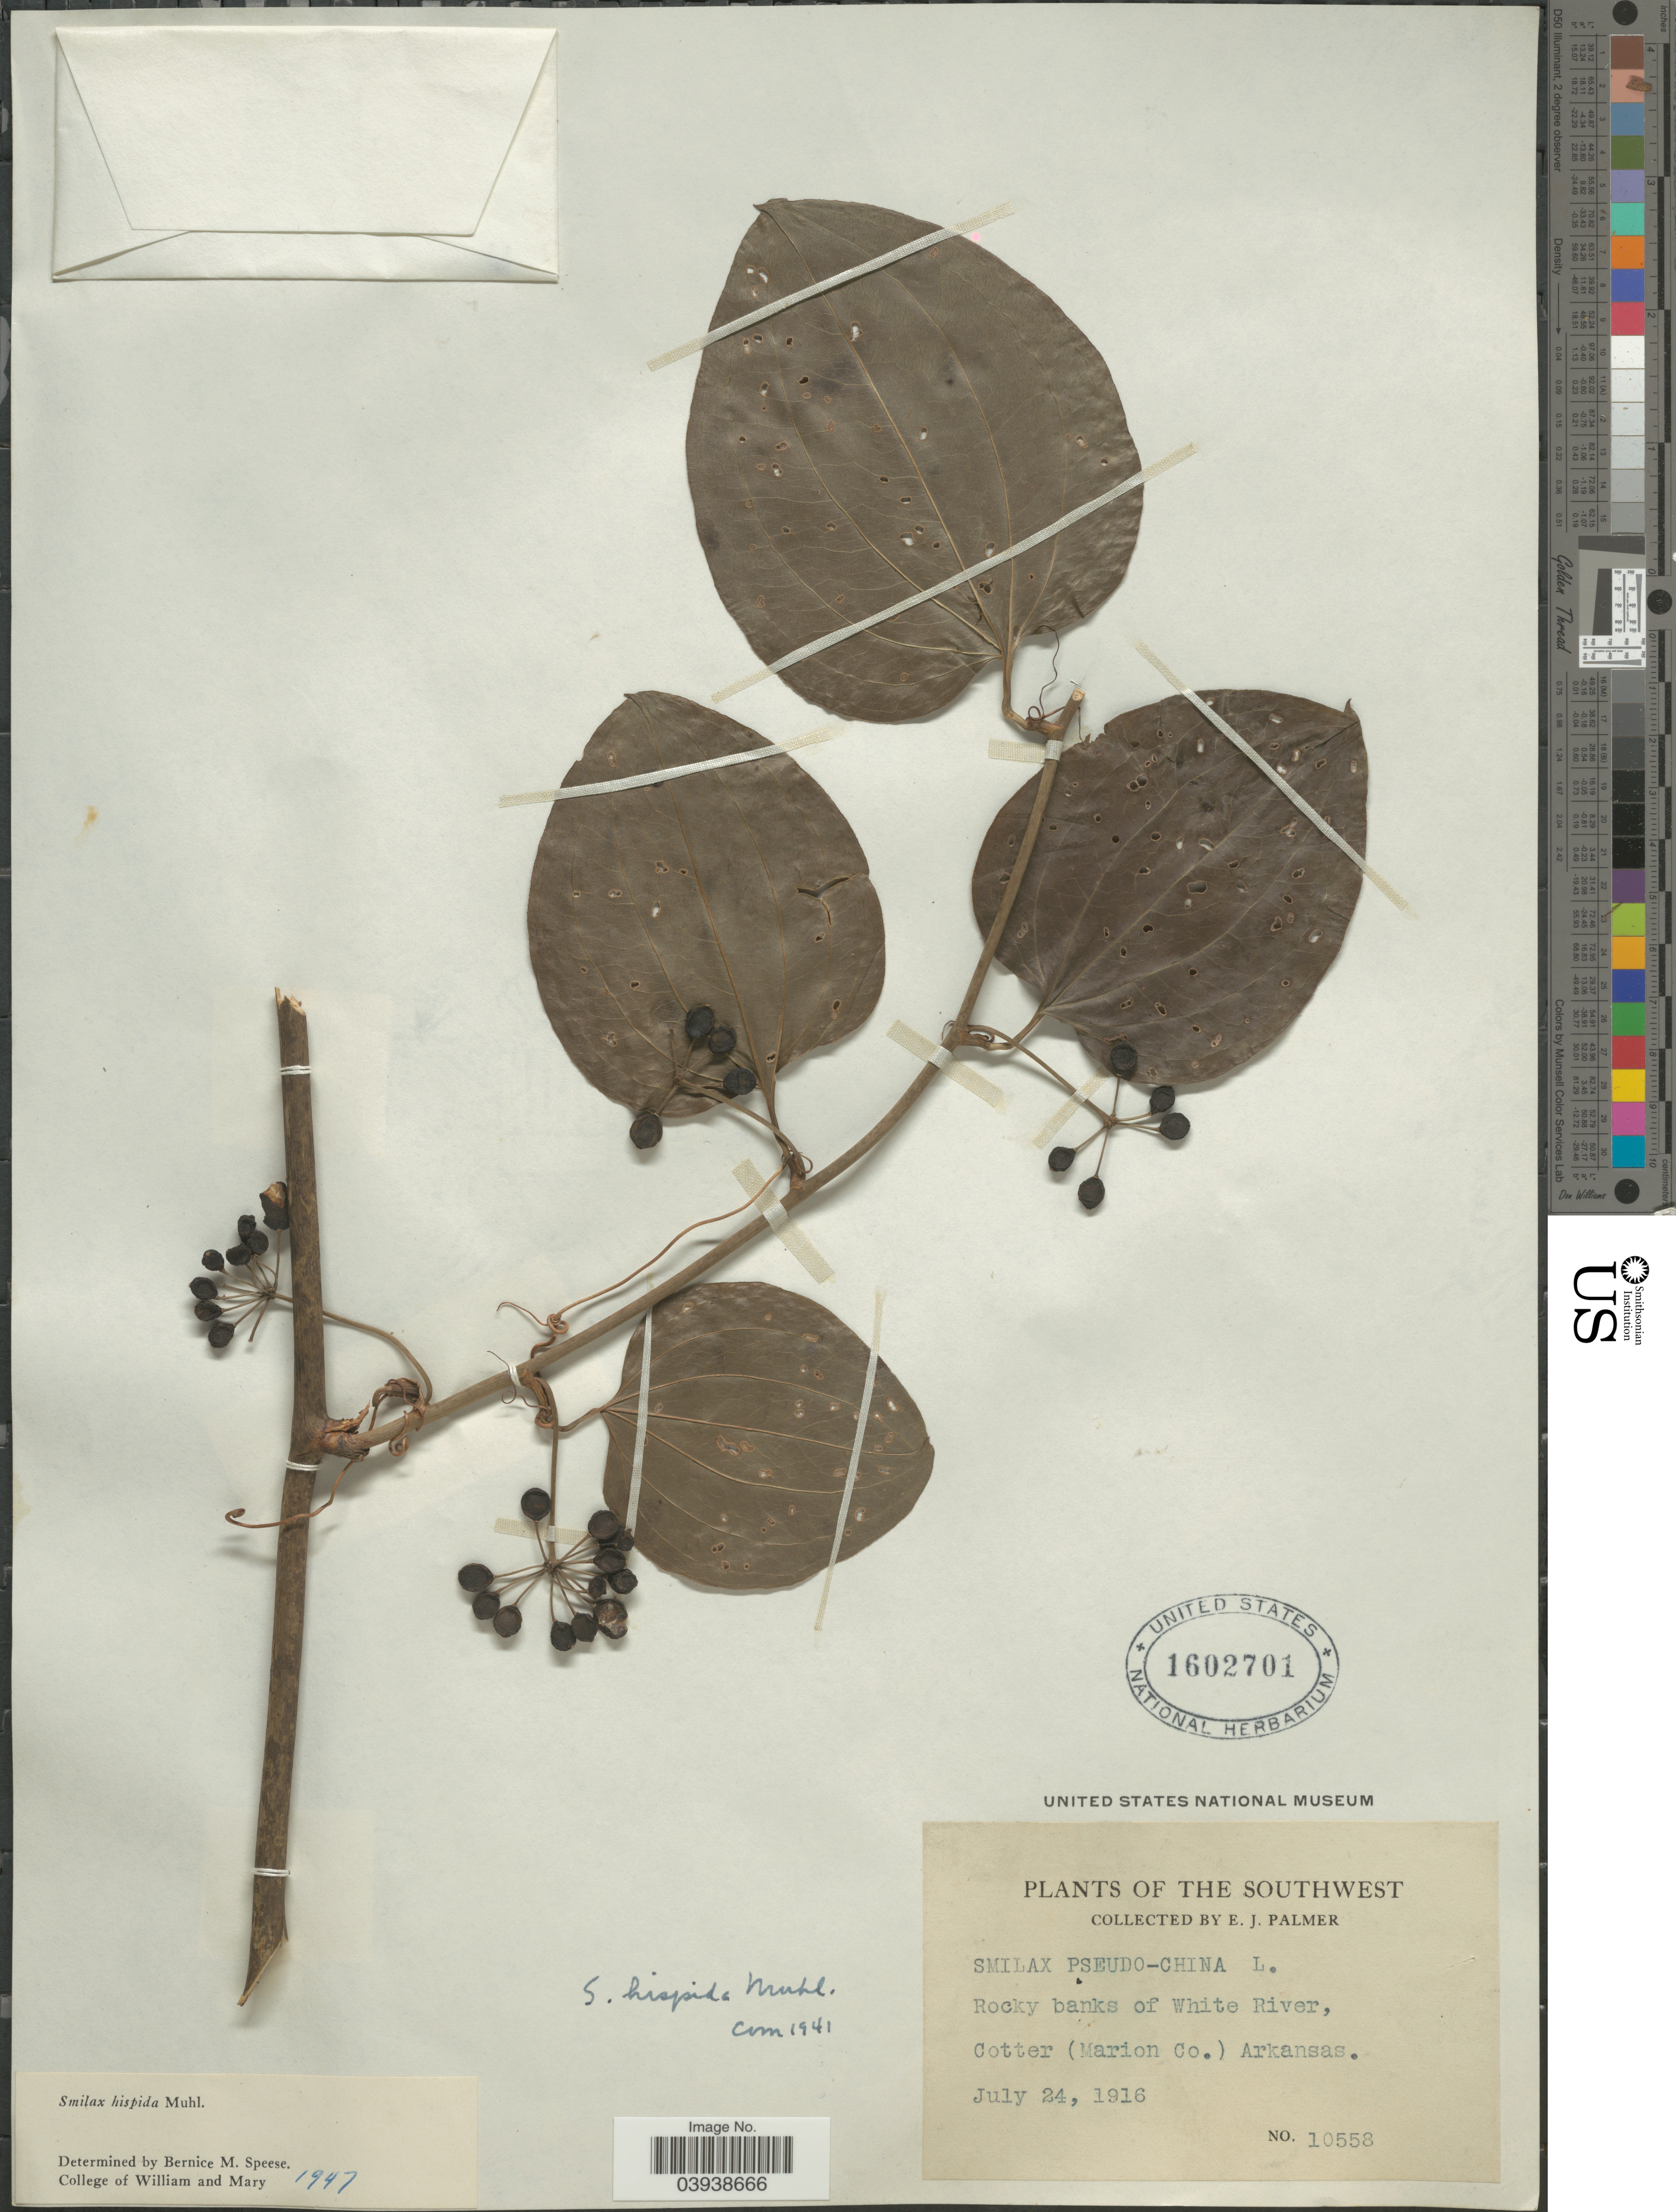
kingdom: Plantae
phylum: Tracheophyta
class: Liliopsida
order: Liliales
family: Smilacaceae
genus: Smilax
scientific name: Smilax hispida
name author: Raf.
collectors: E. J. Palmer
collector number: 10558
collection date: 1916-07-24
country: United States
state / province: Arkansas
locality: The Southwest. Rocky banks of White River, Cotter (Marion Co.).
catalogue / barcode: US 1602701